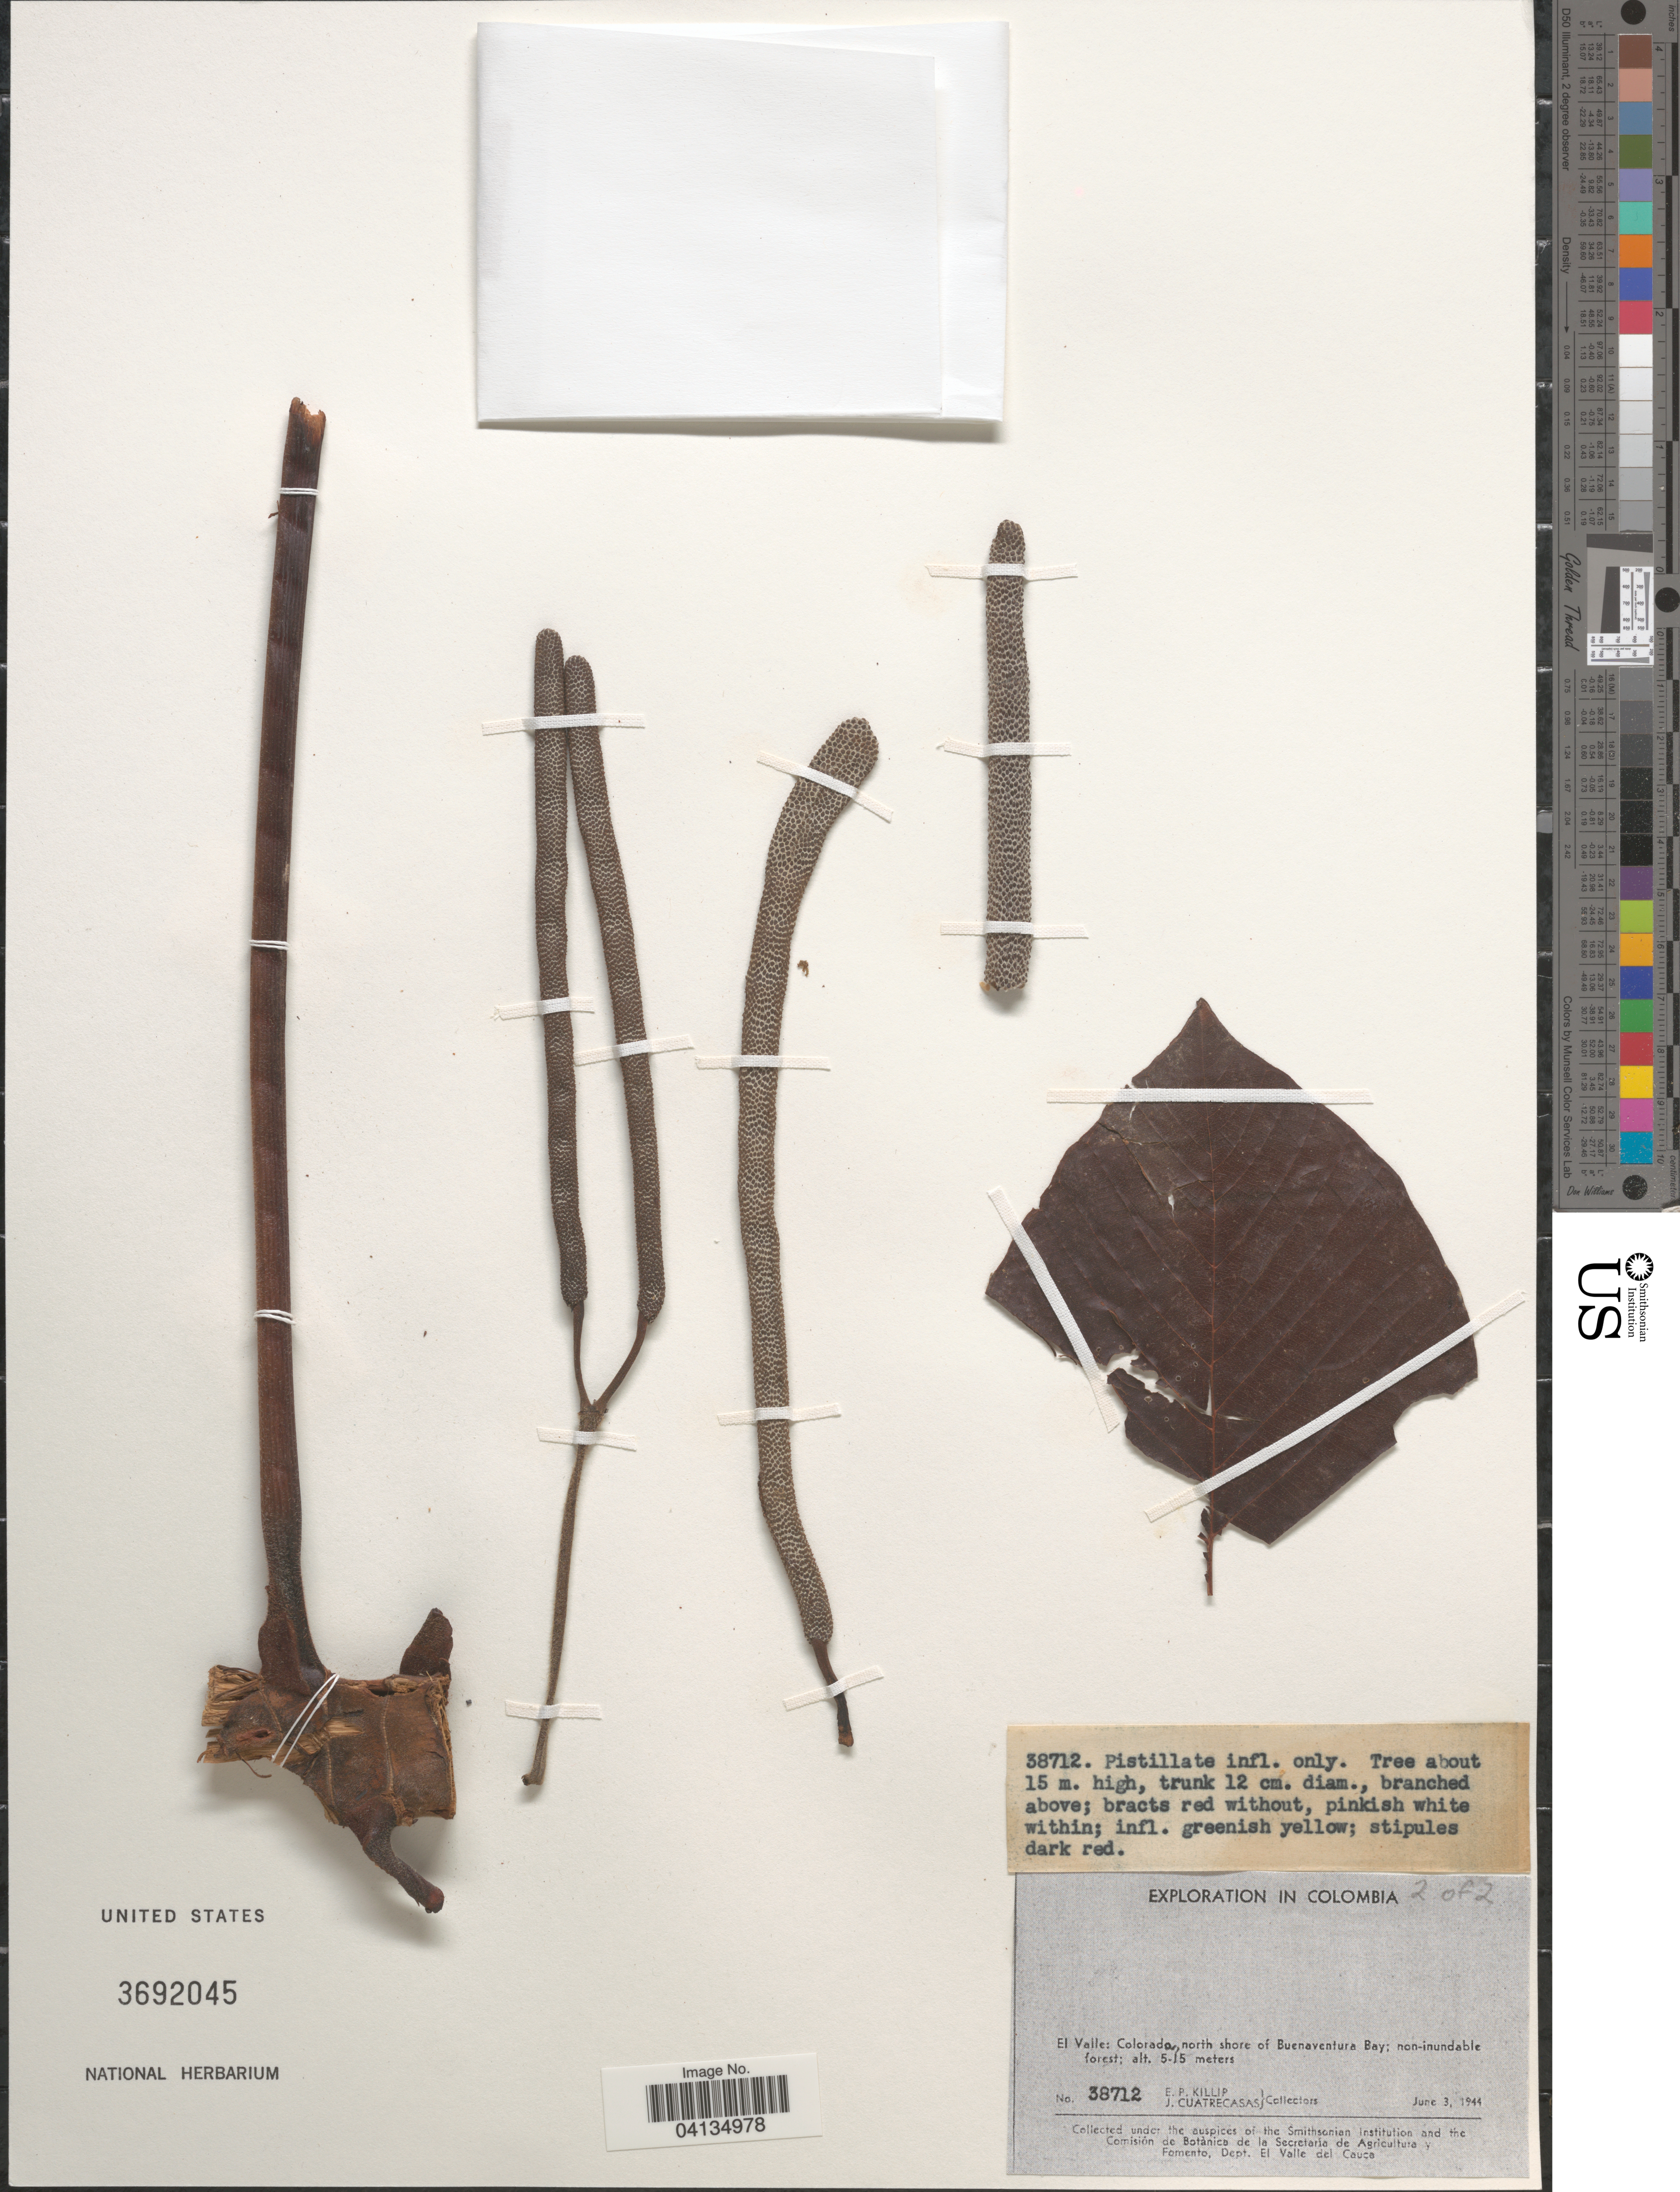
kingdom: Plantae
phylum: Tracheophyta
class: Magnoliopsida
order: Rosales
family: Urticaceae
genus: Cecropia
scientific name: Cecropia obtusifolia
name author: Bertol.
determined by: Strong, M. T., (US), Smithsonian Institution - National Museum of Natural History (UNITED STATES)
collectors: E. P. Killip & J. Cuatrecasas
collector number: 38712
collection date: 1944-06-03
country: Colombia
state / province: Valle del Cauca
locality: Exploration in Colombia. El Valle: Colorado, north shore of Buenaventura Bay.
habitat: non-inundable forest.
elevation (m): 5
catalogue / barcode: US 3692045